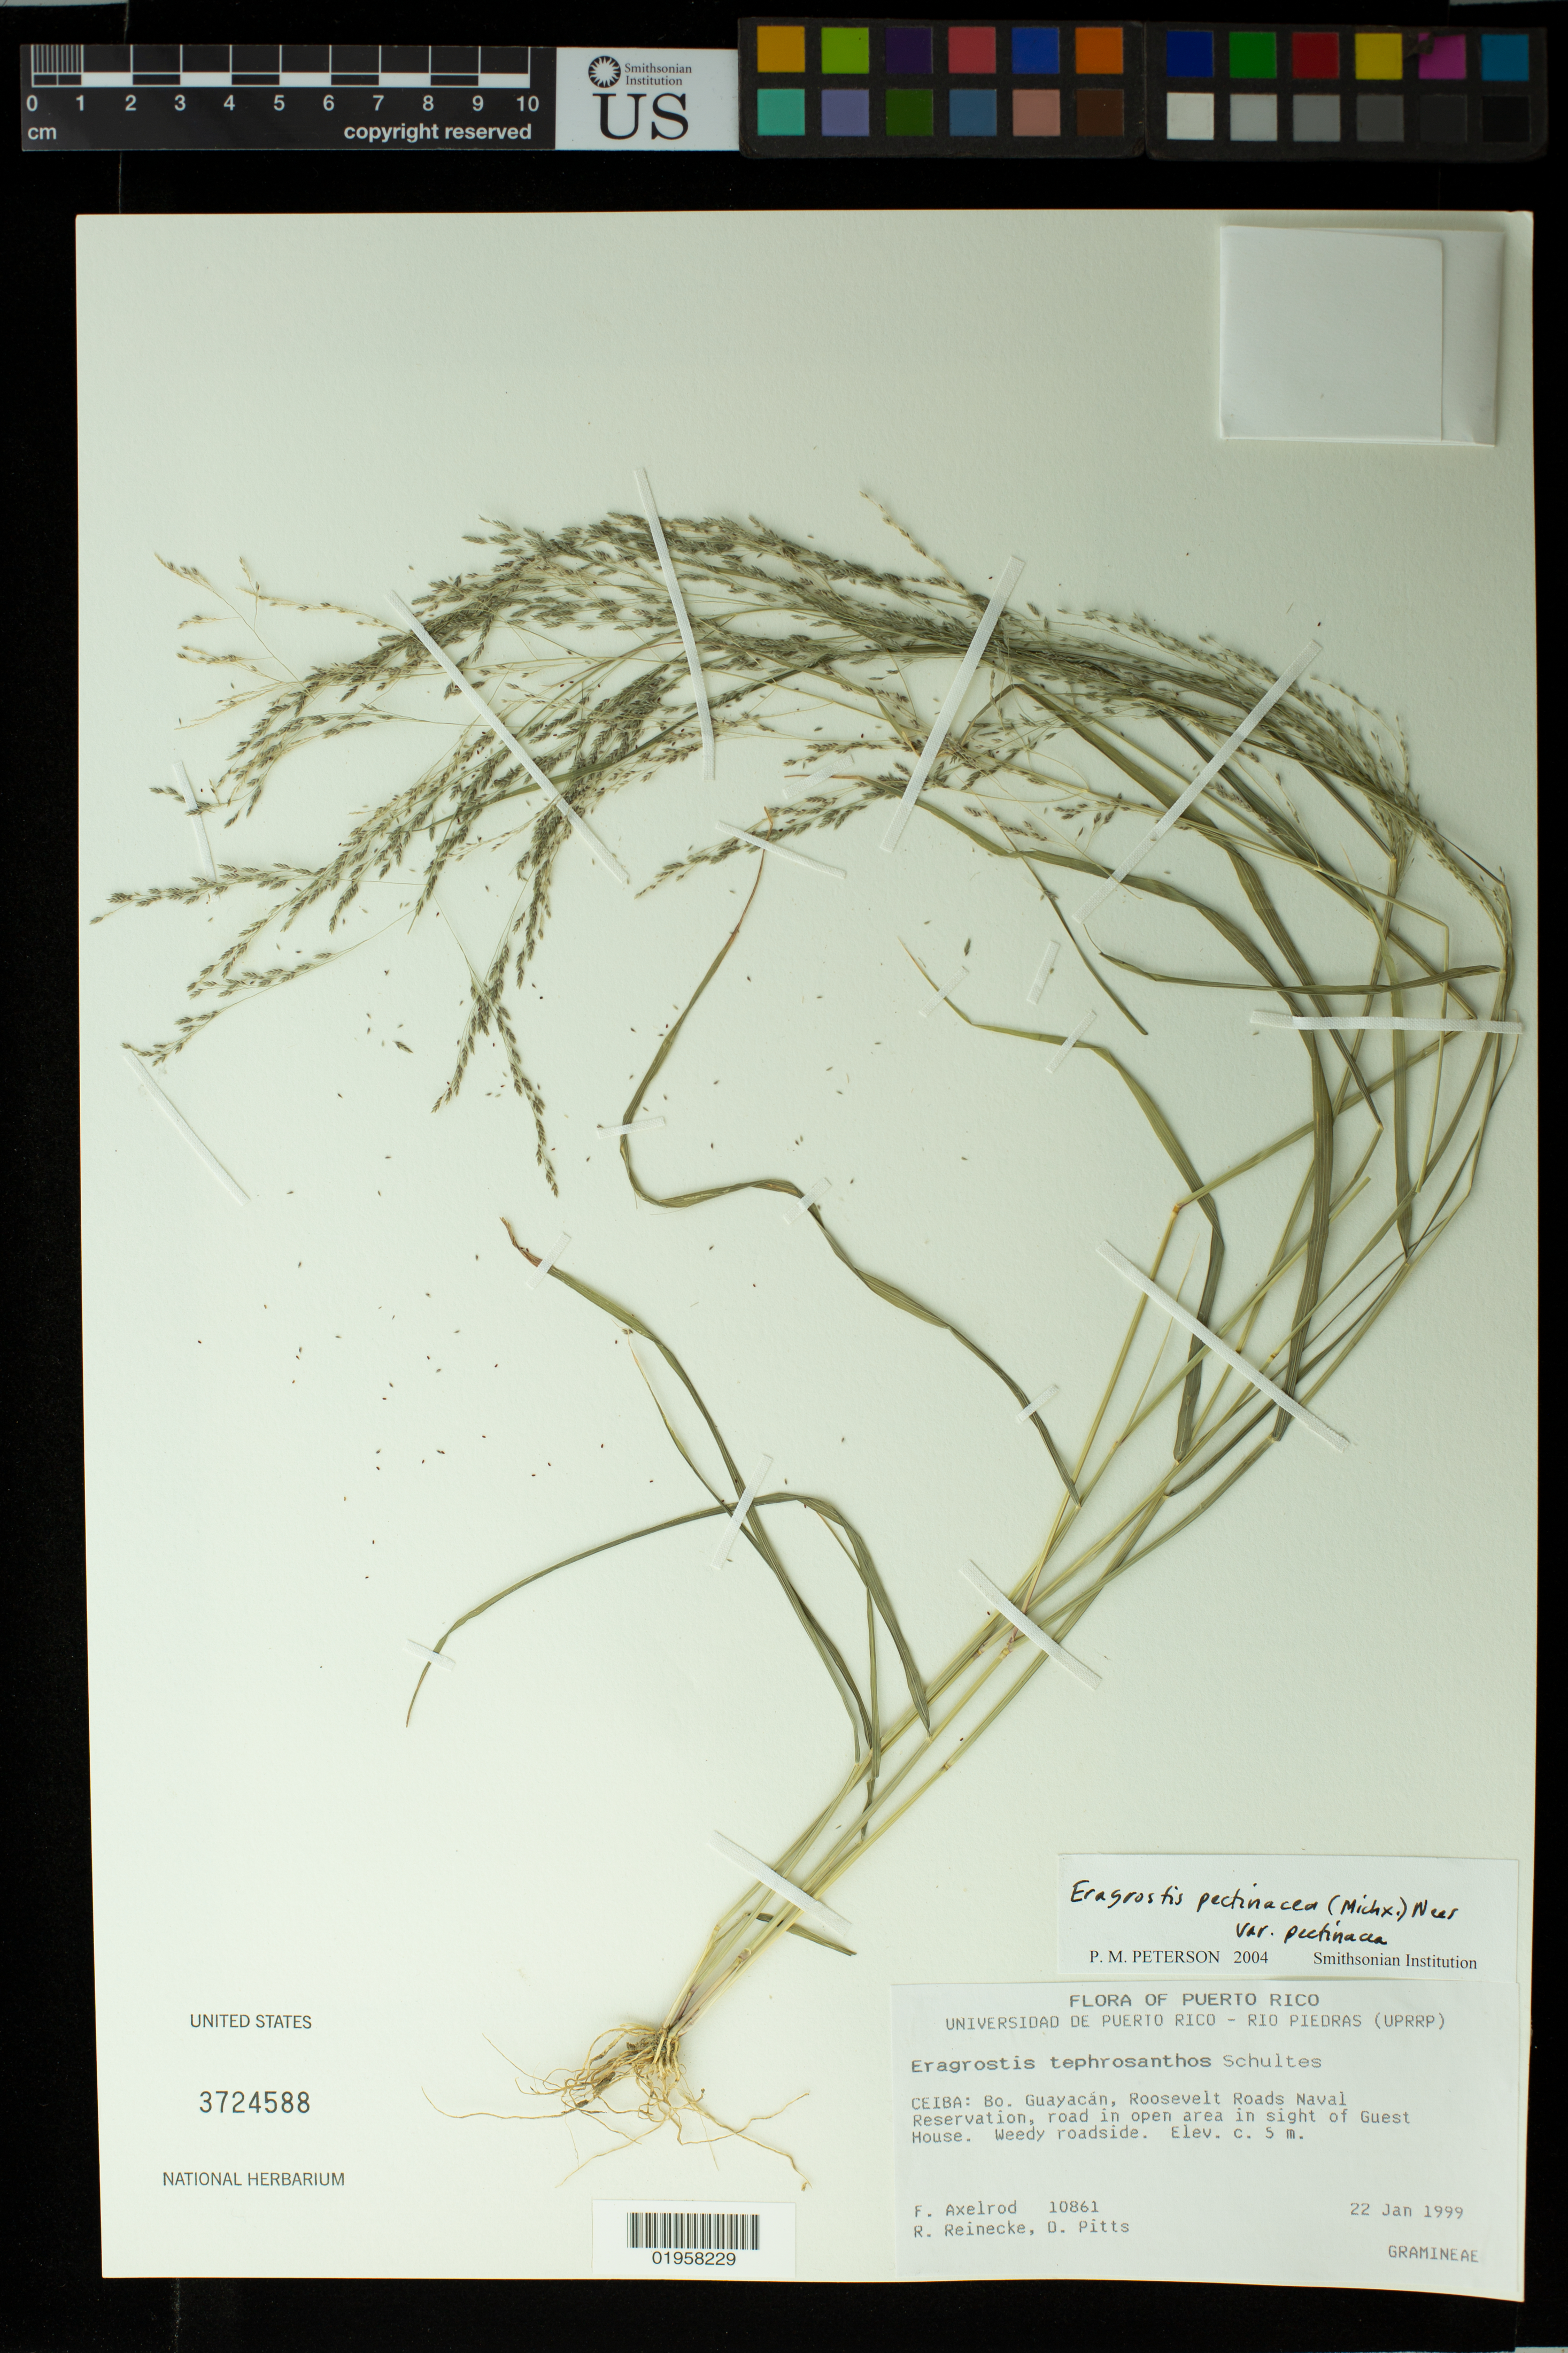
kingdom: Plantae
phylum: Tracheophyta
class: Liliopsida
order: Poales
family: Poaceae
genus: Eragrostis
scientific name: Eragrostis pectinacea var. pectinacea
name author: (Michx.) Nees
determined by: Peterson, Paul M., (BOT), Smithsonian Institution - National Museum of Natural History (UNITED STATES)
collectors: F. S. Axelrod, R. Reinecke & D. Pitts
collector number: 10861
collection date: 1999-01-22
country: Puerto Rico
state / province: Ceiba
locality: Bo. Guayacán, Roosevelt Roads Naval Reservation, road in sight of Guest House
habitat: Weedy roadside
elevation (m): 5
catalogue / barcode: US 3724588